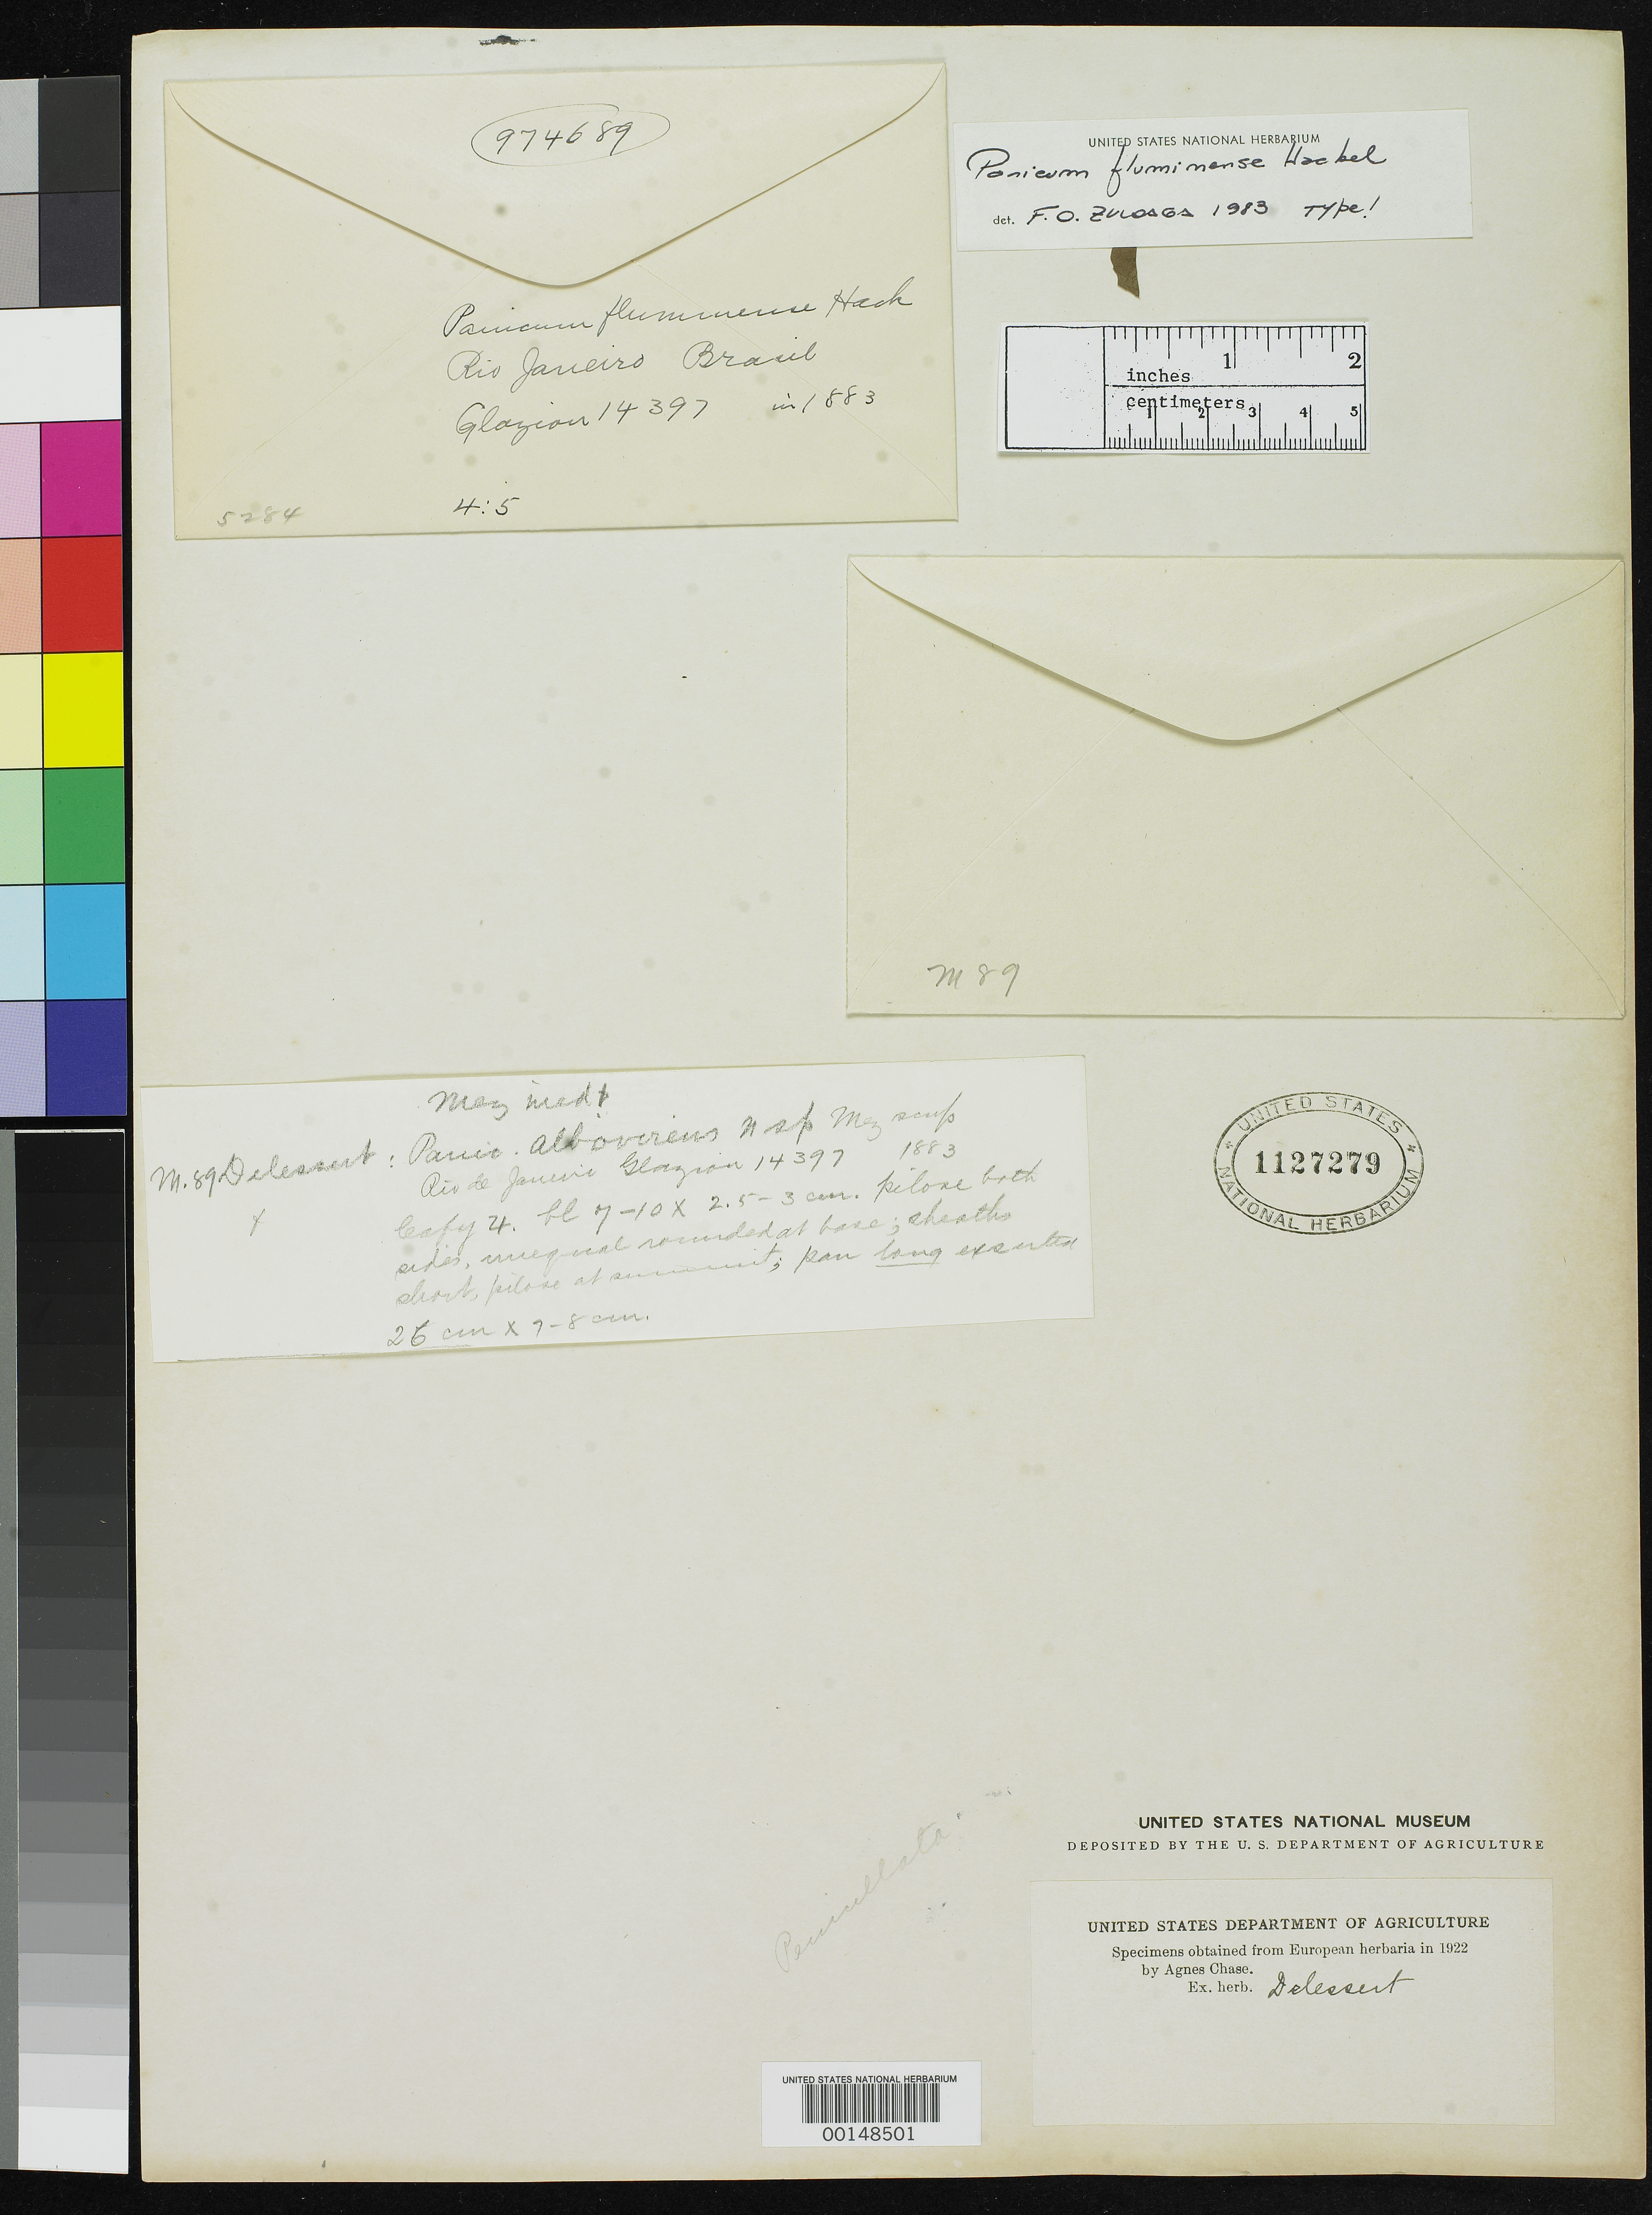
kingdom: Plantae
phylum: Tracheophyta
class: Liliopsida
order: Poales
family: Poaceae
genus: Panicum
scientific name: Panicum fluminense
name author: Hack.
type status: Isotype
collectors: A. F. M. Glaziou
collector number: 14397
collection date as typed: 1883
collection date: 1883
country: Brazil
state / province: Rio de Janeiro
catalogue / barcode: US 1127279